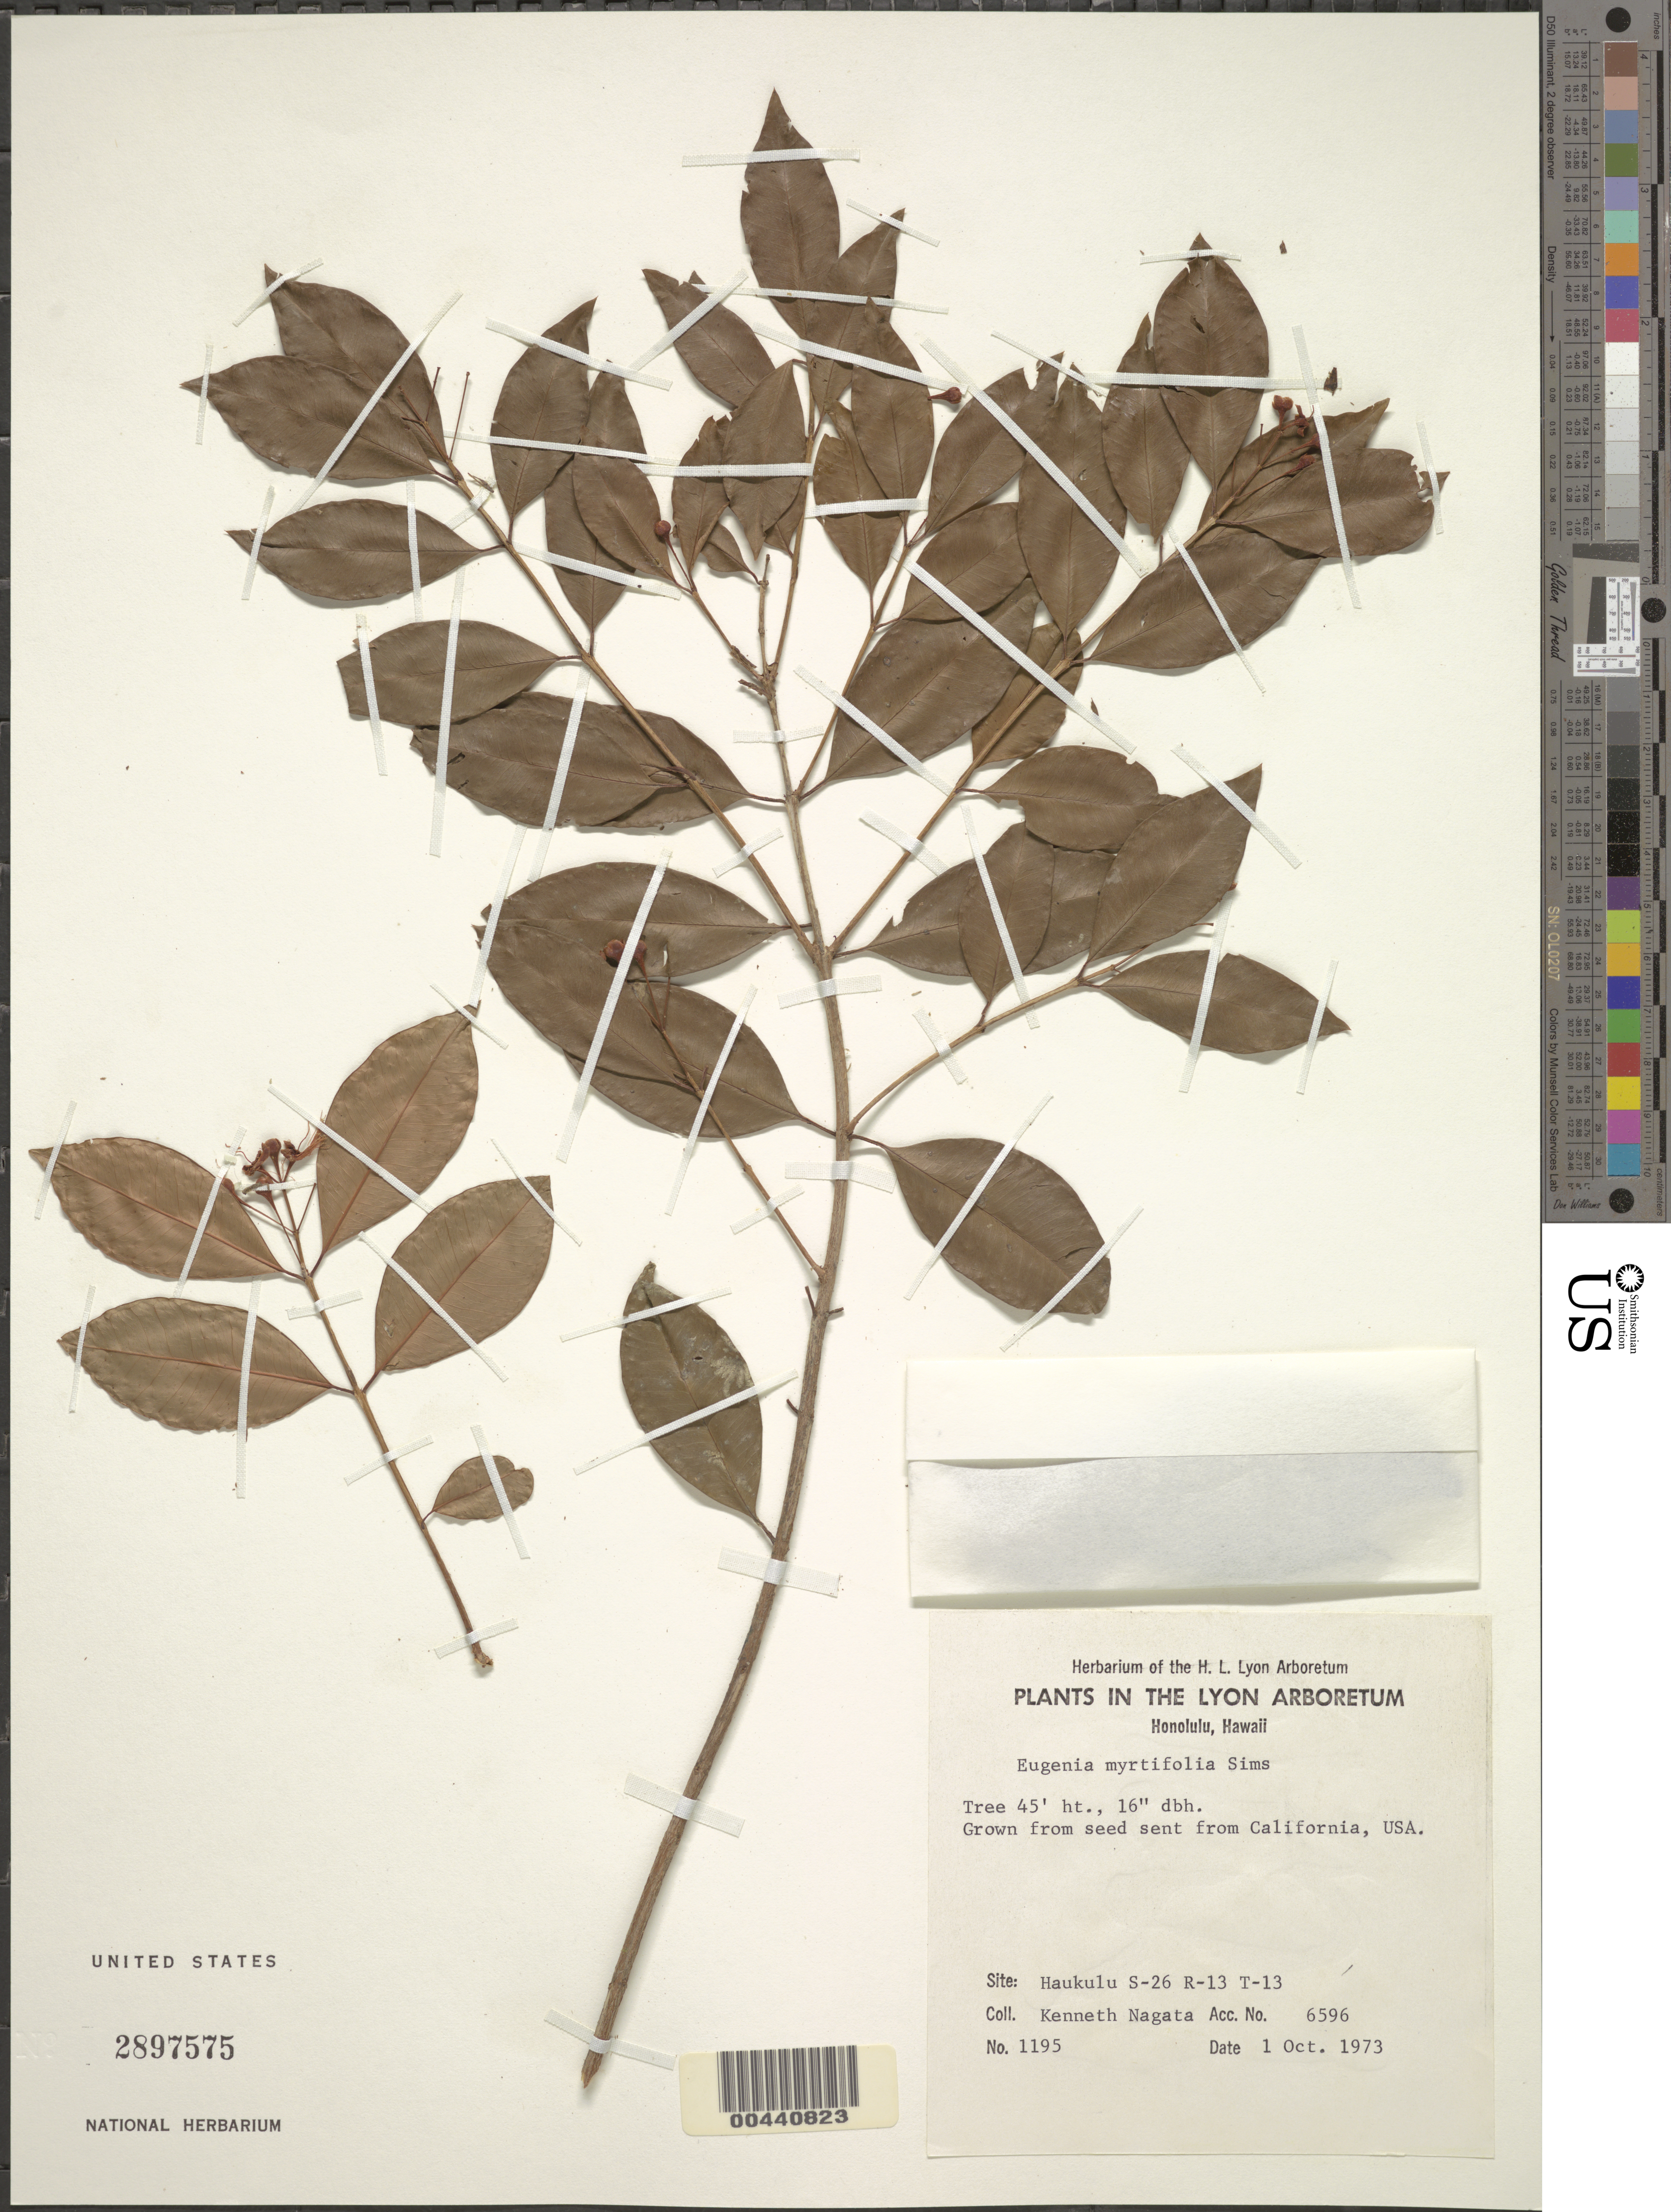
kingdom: Plantae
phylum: Tracheophyta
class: Magnoliopsida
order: Myrtales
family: Myrtaceae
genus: Eugenia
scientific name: Eugenia myrtifolia Sims, nom. illeg. hom.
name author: Sims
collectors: K. Nagata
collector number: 1195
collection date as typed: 1 Oct 1973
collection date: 1973-10-01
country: United States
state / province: Hawaii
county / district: Honolulu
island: Oahu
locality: In the H.L. Lyon Arboretum, site Haukulu S-26 R-13 T-13, Honolulu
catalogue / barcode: US 2897575